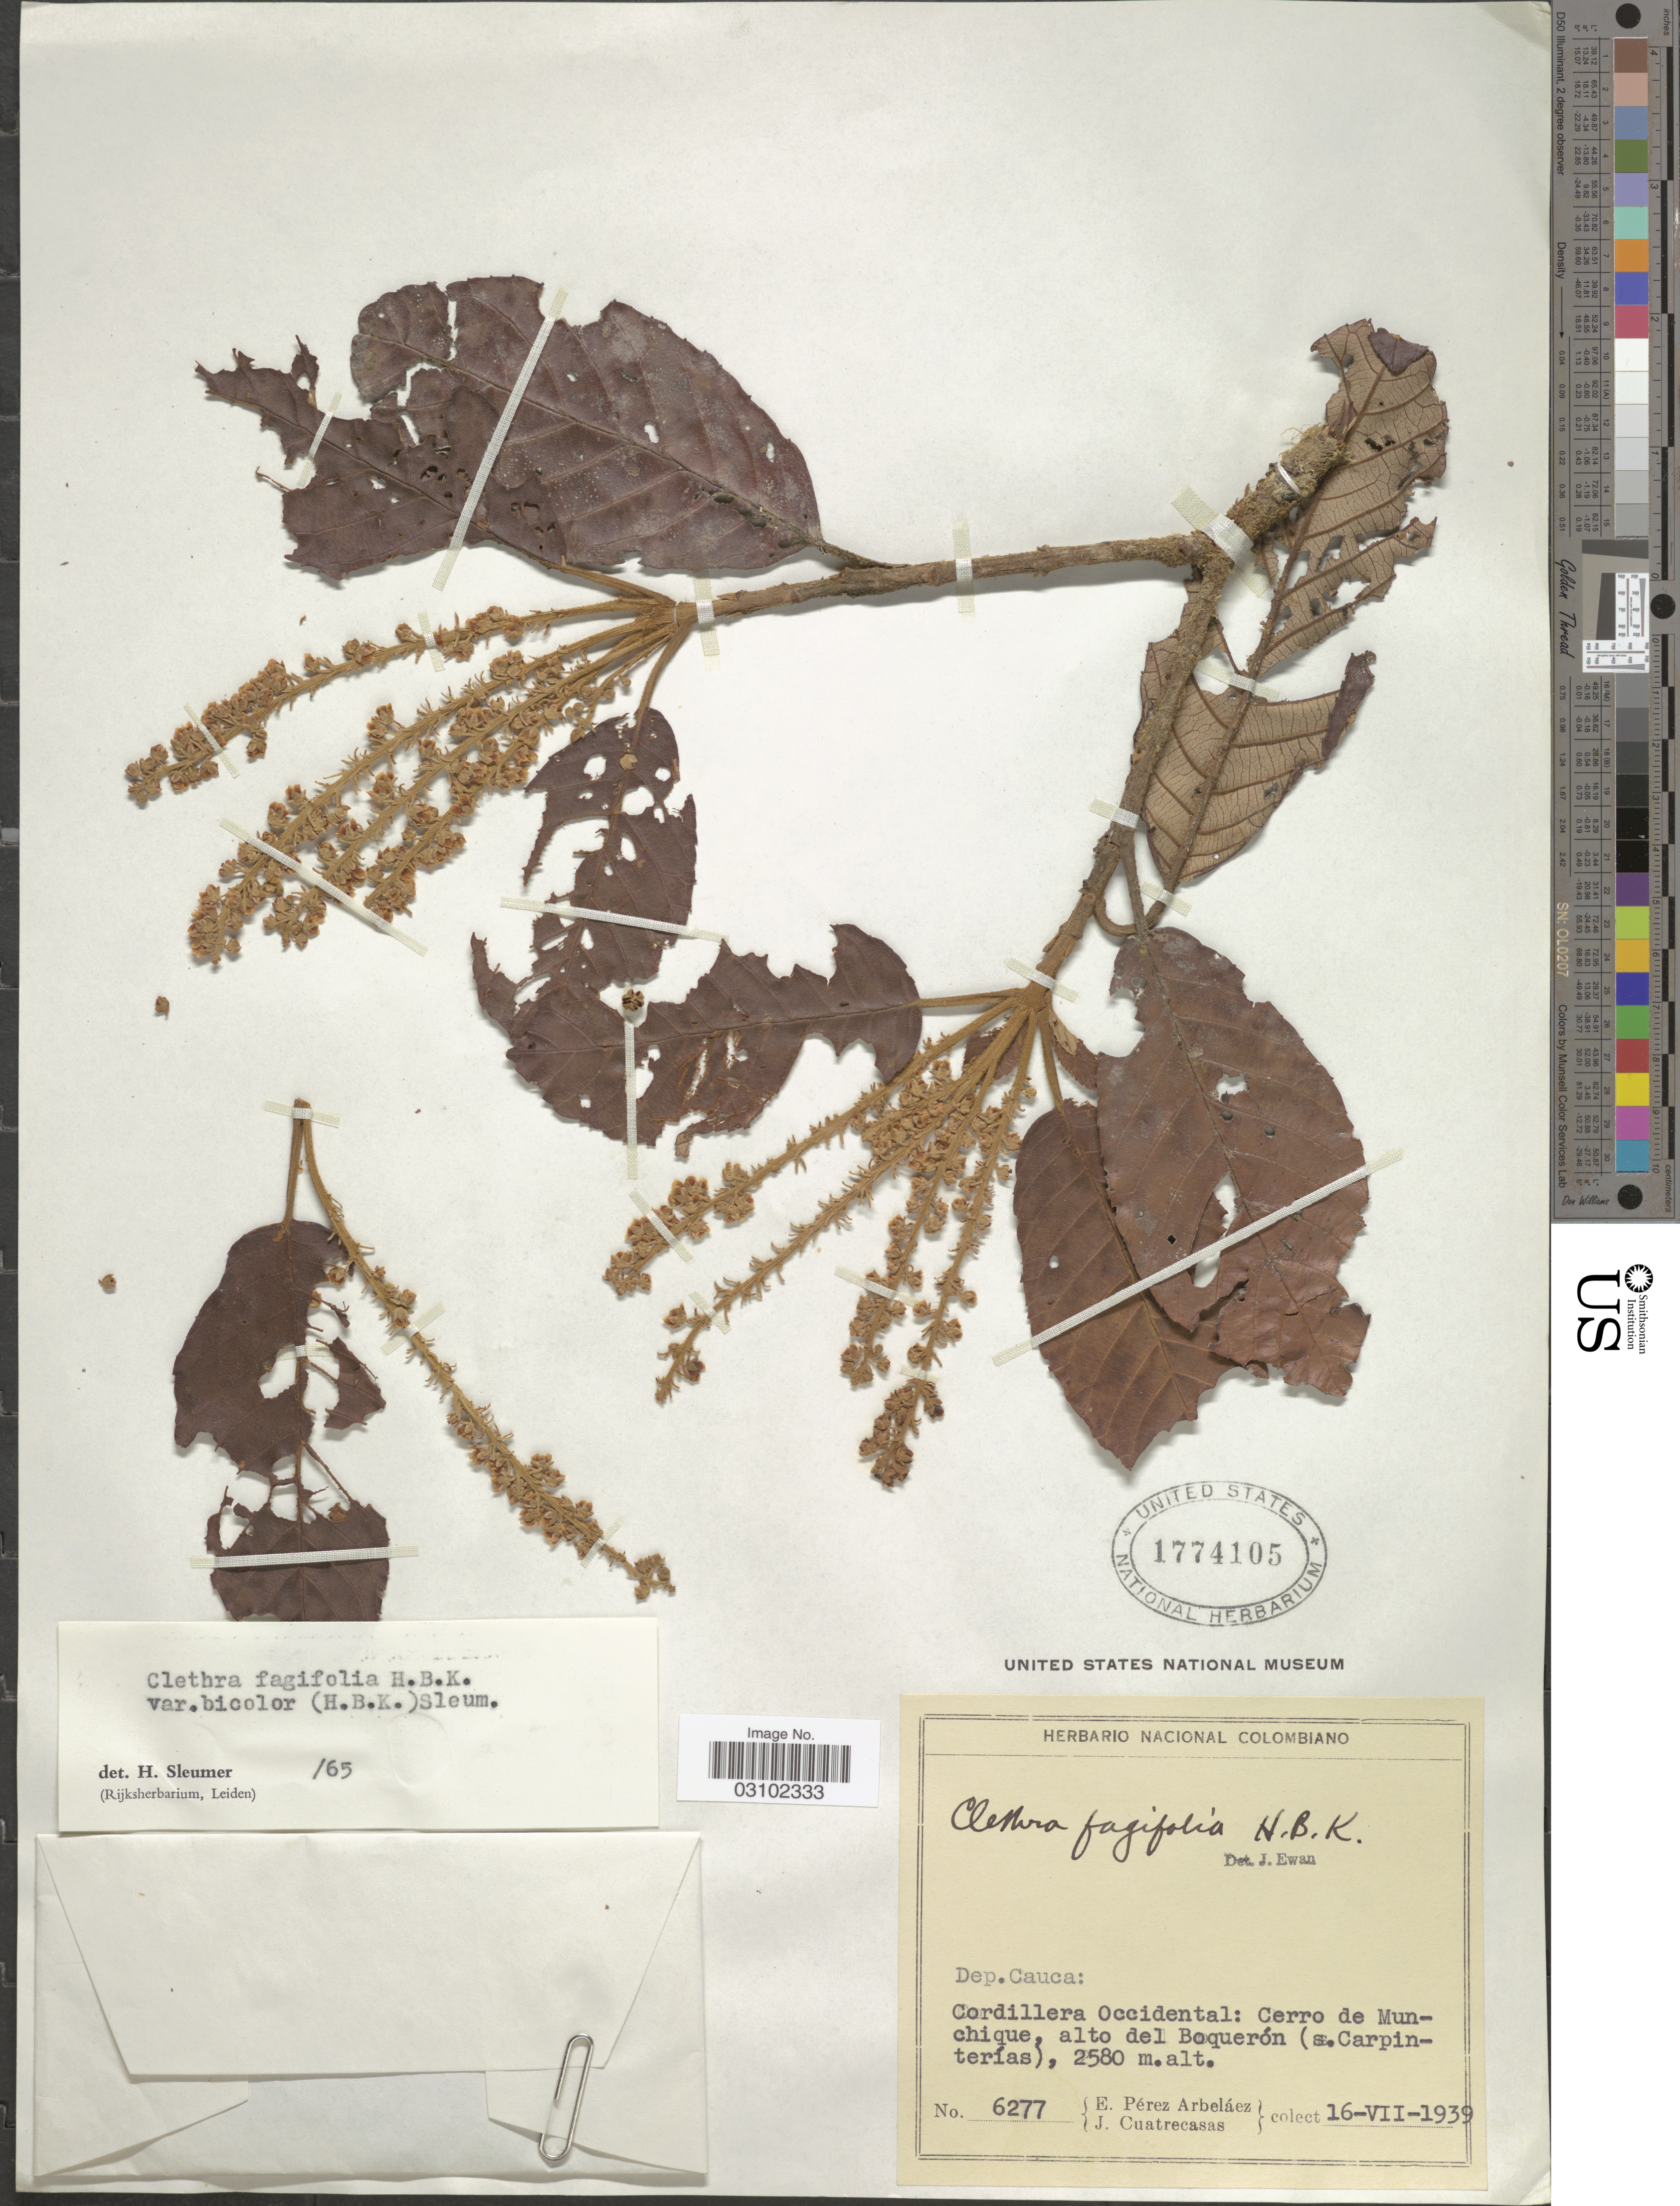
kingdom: Plantae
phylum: Tracheophyta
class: Magnoliopsida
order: Ericales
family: Clethraceae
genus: Clethra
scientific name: Clethra fagifolia var. bicolor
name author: Kunth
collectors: E. Pérez Arbeláez & J. Cuatrecasas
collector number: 6277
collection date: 1939-07-16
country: Colombia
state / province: Cauca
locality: Cordillera Occidental: Cerro de Munchique, alto del Boquerón (s. Carpinterías).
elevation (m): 2580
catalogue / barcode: US 1774105